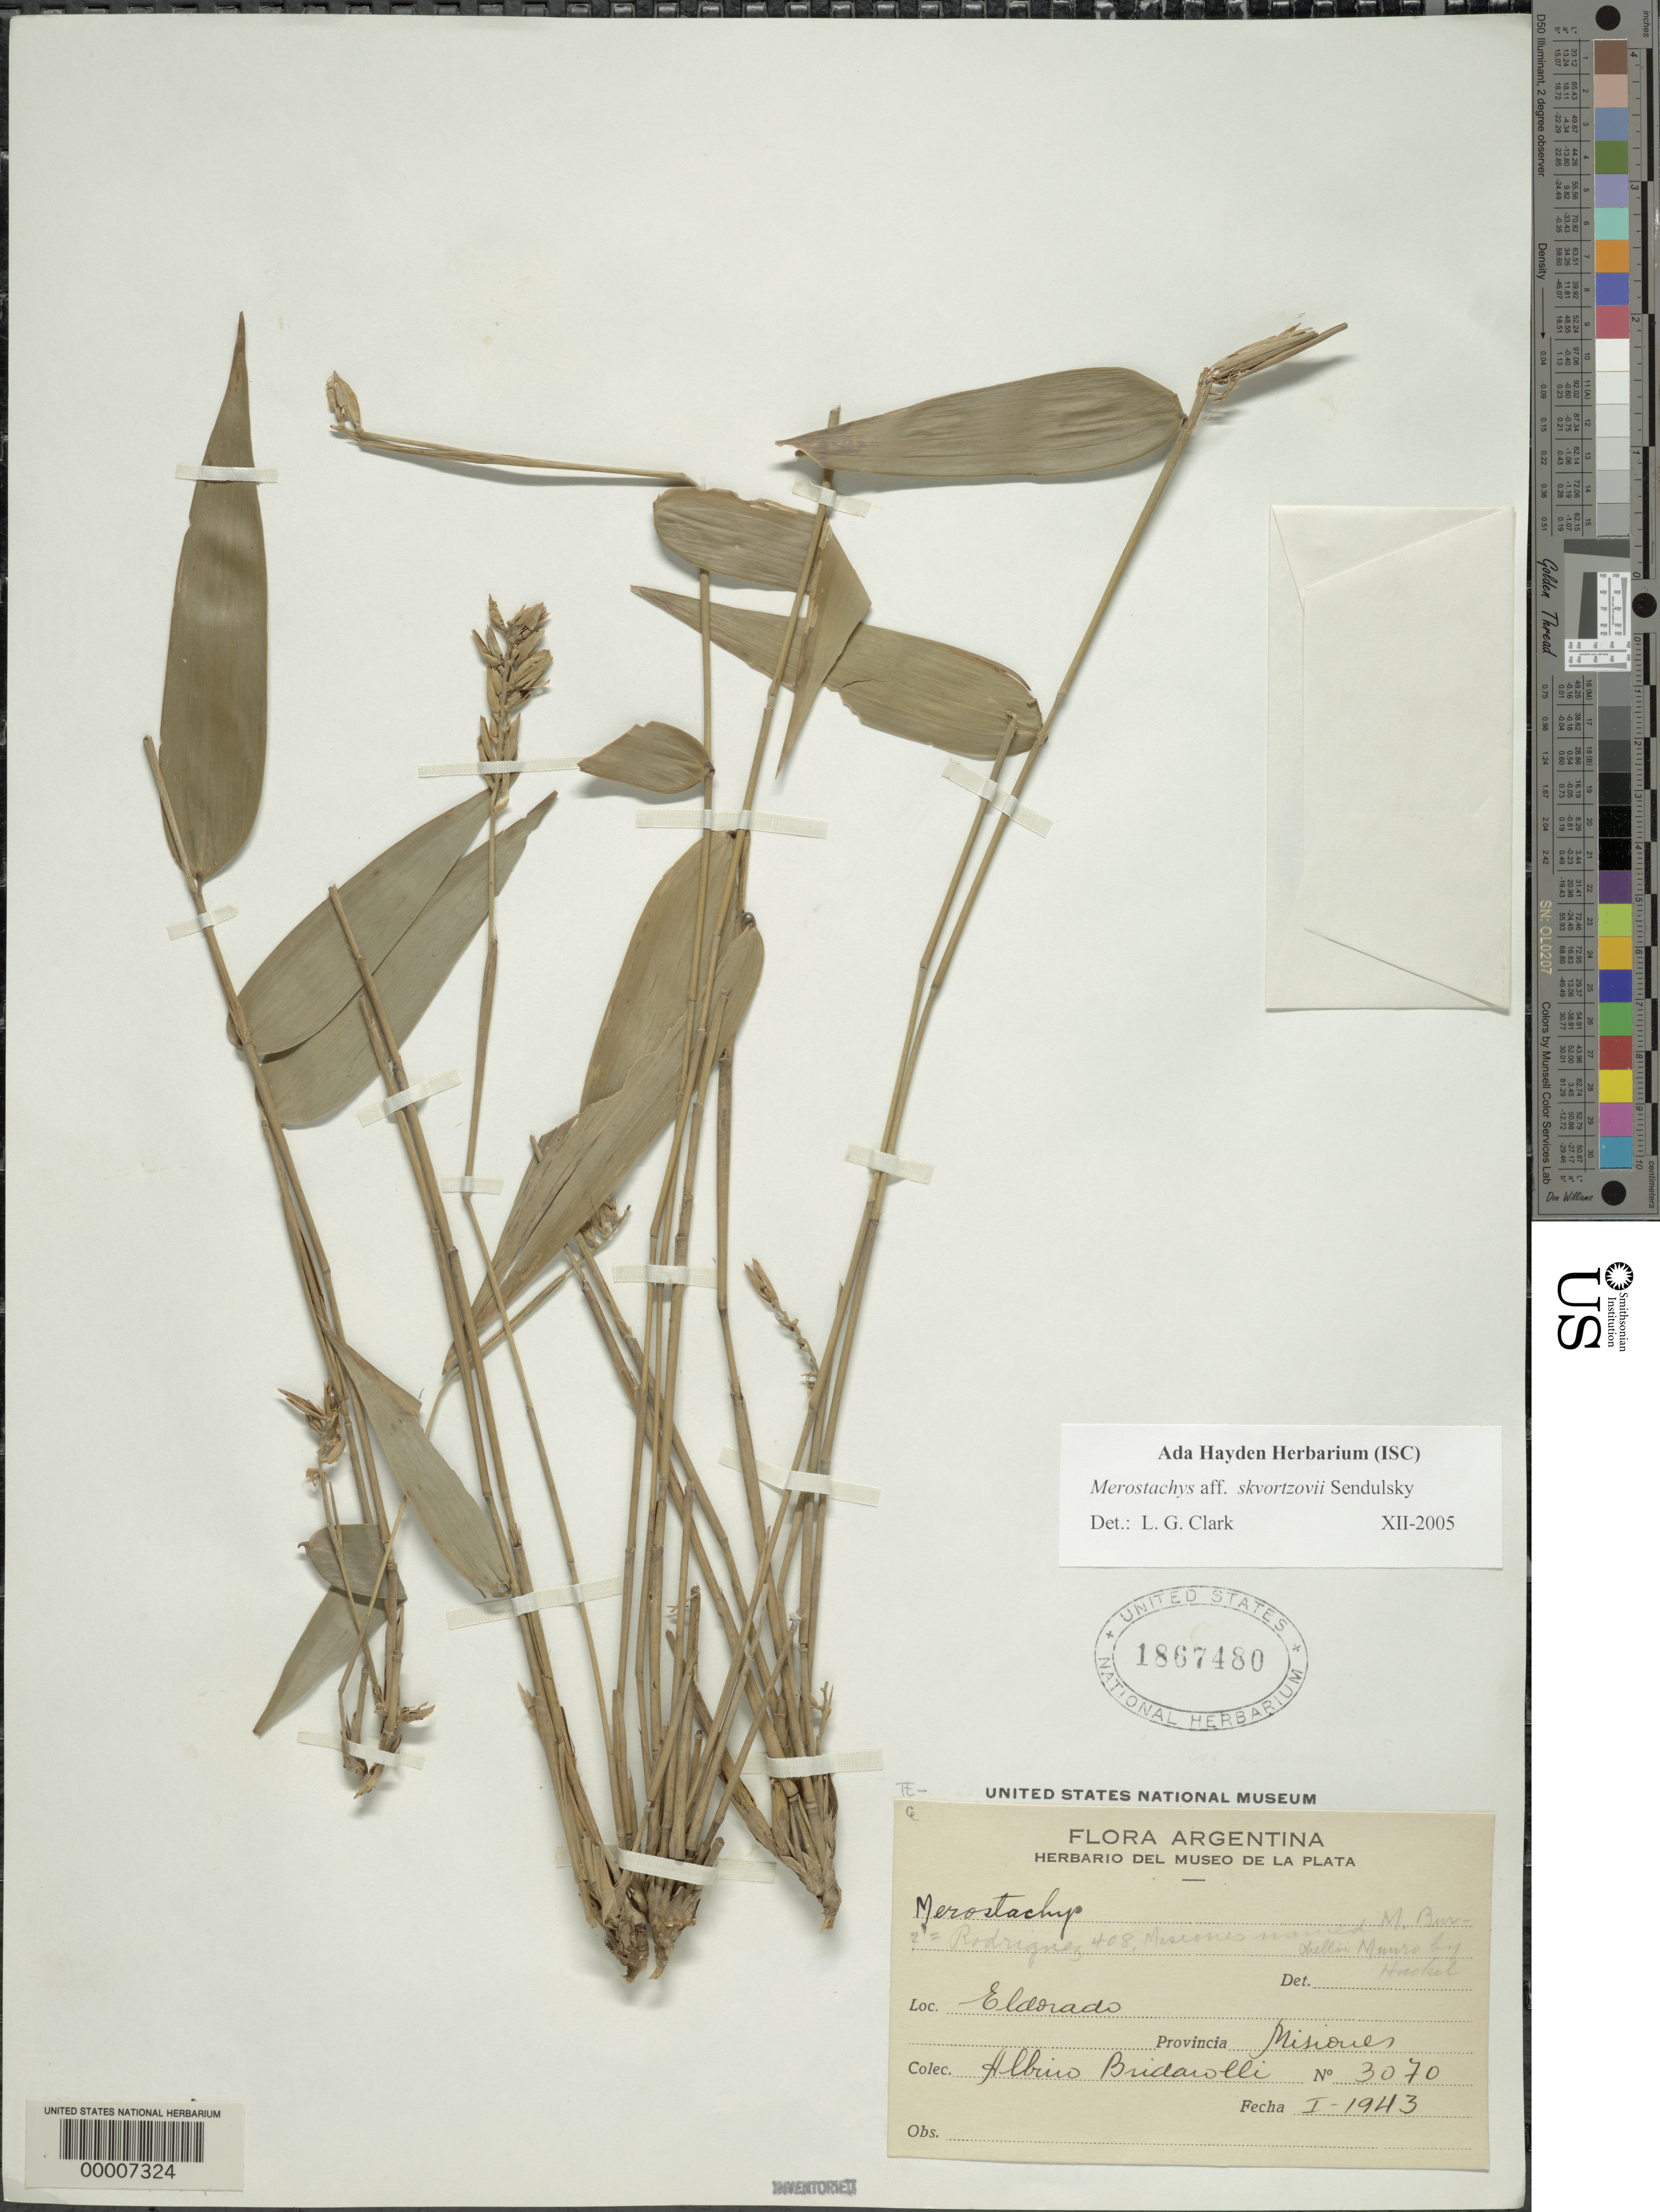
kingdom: Plantae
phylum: Tracheophyta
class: Liliopsida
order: Poales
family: Poaceae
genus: Merostachys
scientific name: Merostachys skvortzovii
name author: Send.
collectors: A. Bridarolli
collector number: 3070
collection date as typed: Jan 1943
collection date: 1943-01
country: Argentina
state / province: Misiones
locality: Eldorado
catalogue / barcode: US 1867480